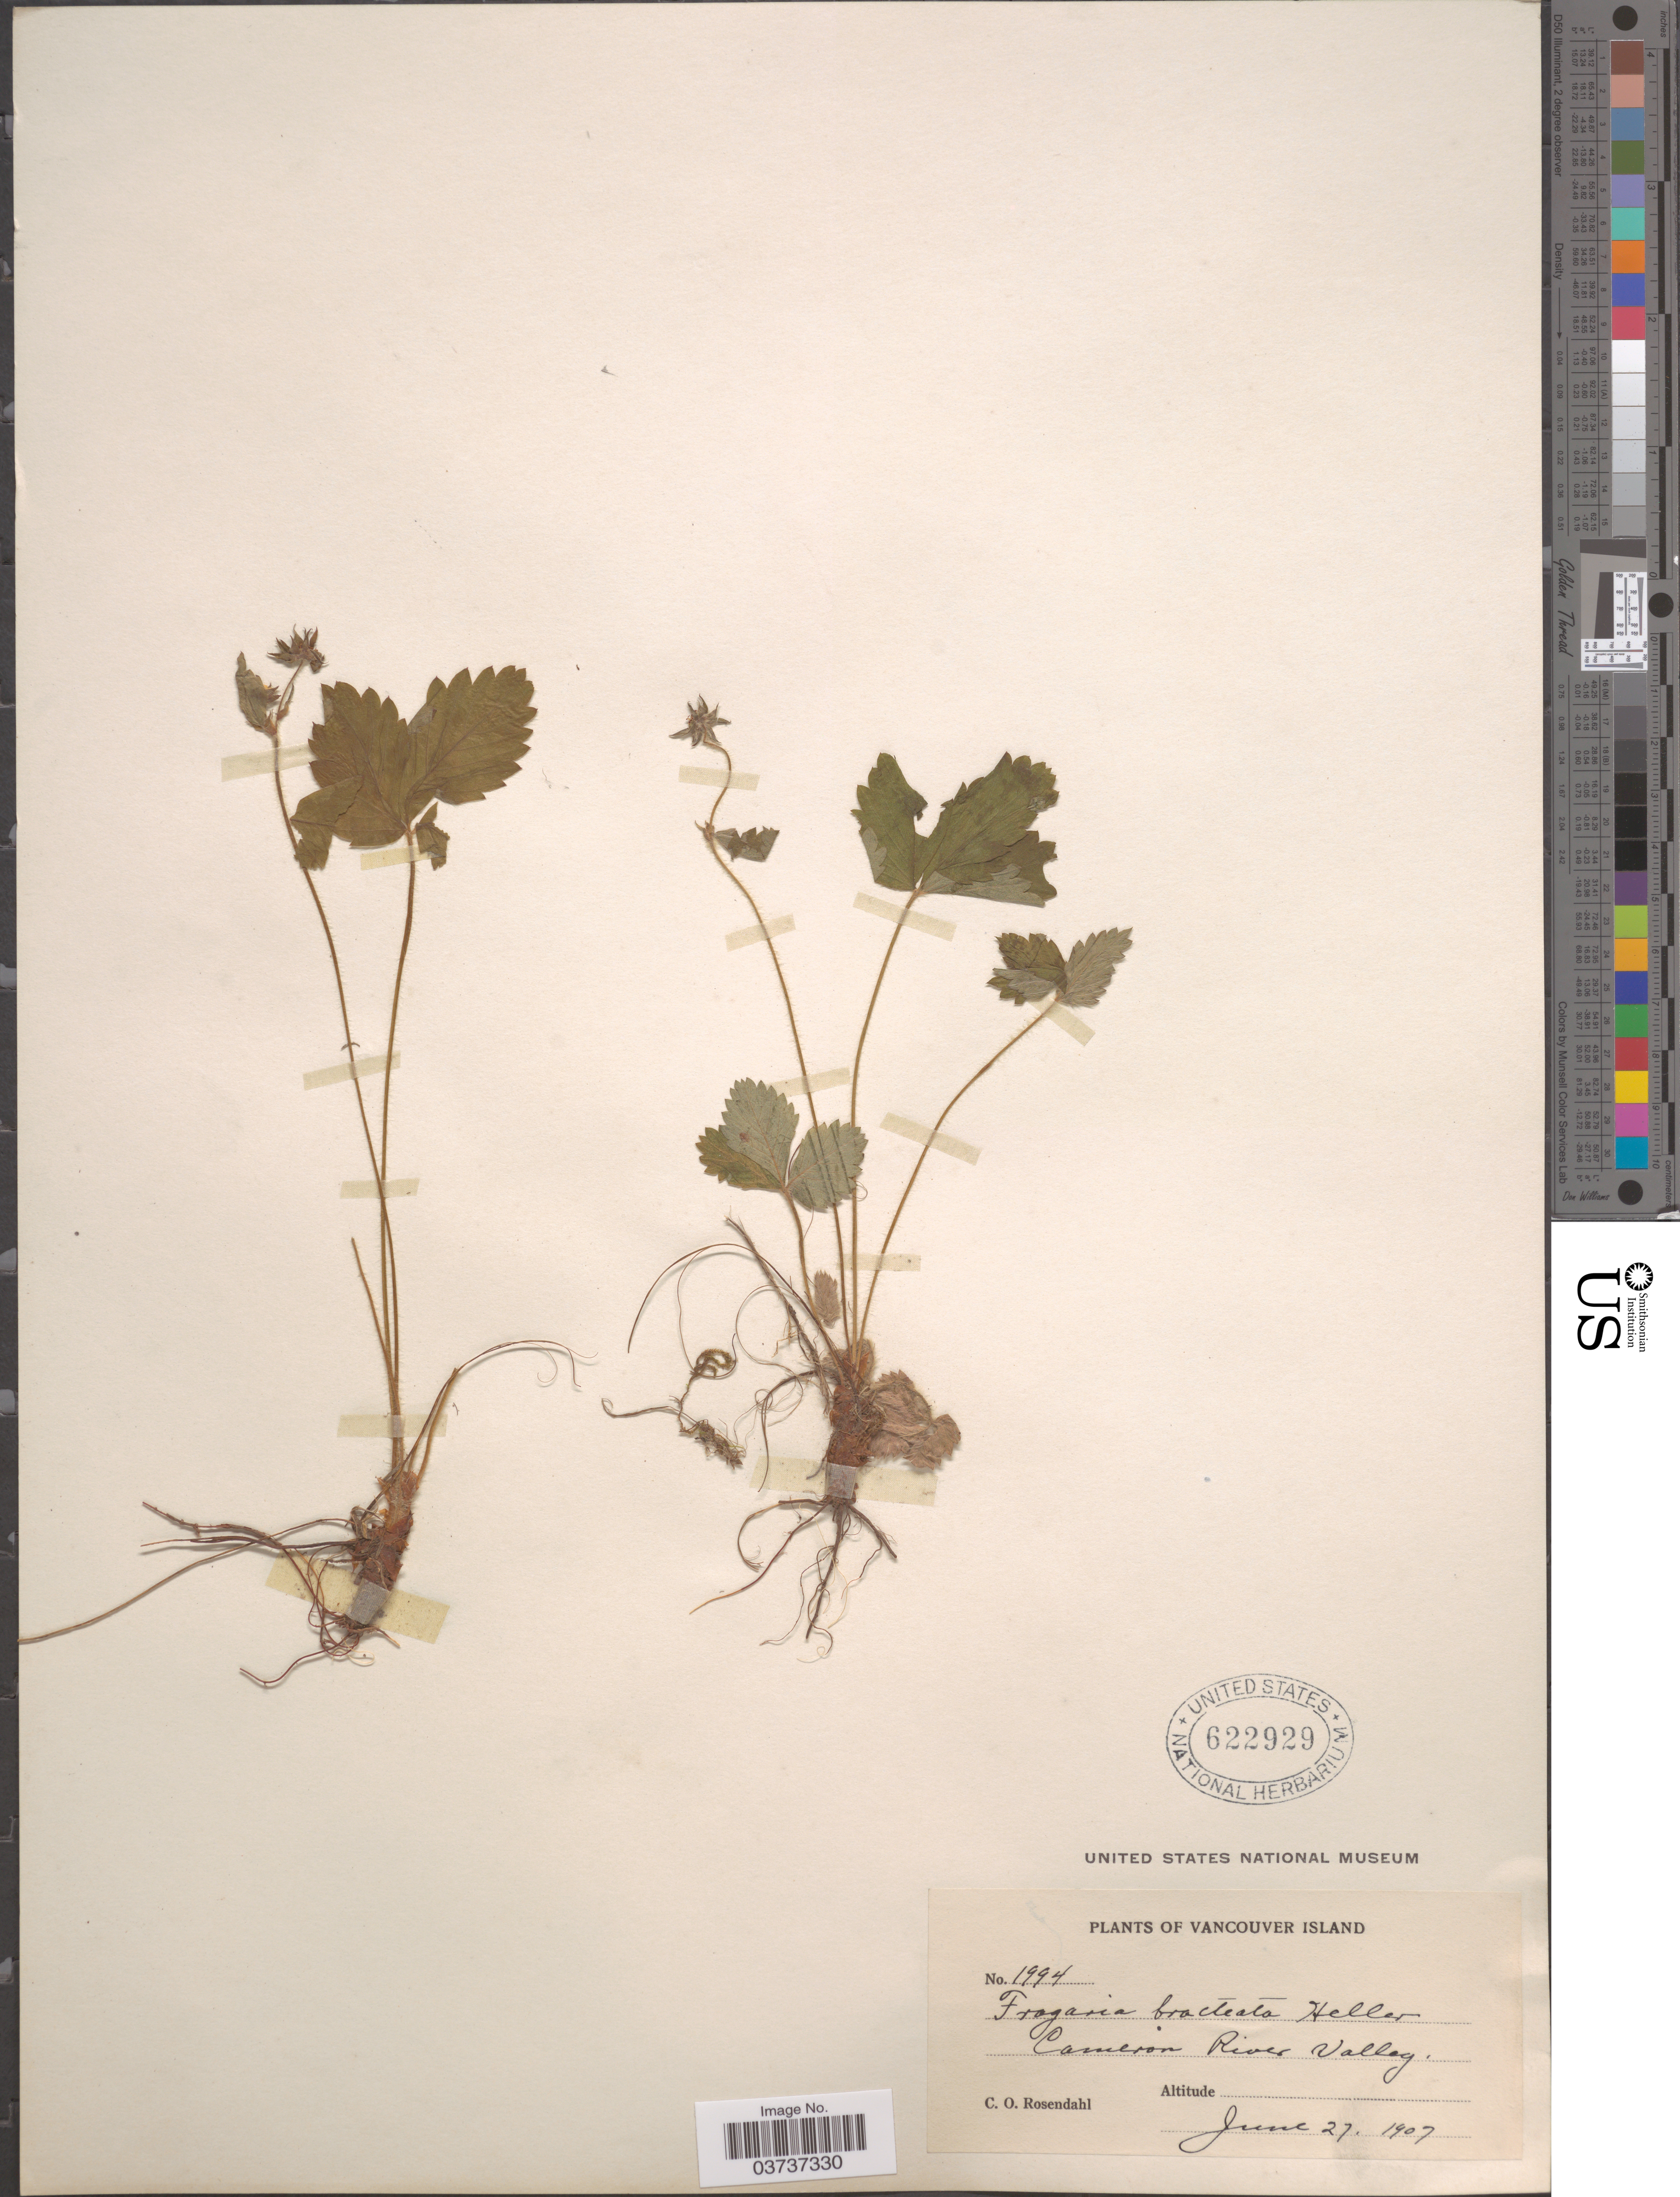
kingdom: Plantae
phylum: Tracheophyta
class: Magnoliopsida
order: Rosales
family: Rosaceae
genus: Fragaria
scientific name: Fragaria vesca subsp. bracteata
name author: L.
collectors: C. O. Rosendahl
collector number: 1994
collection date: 1907-06-27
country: Canada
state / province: British Columbia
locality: Cameron River Valley.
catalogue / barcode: US 622929